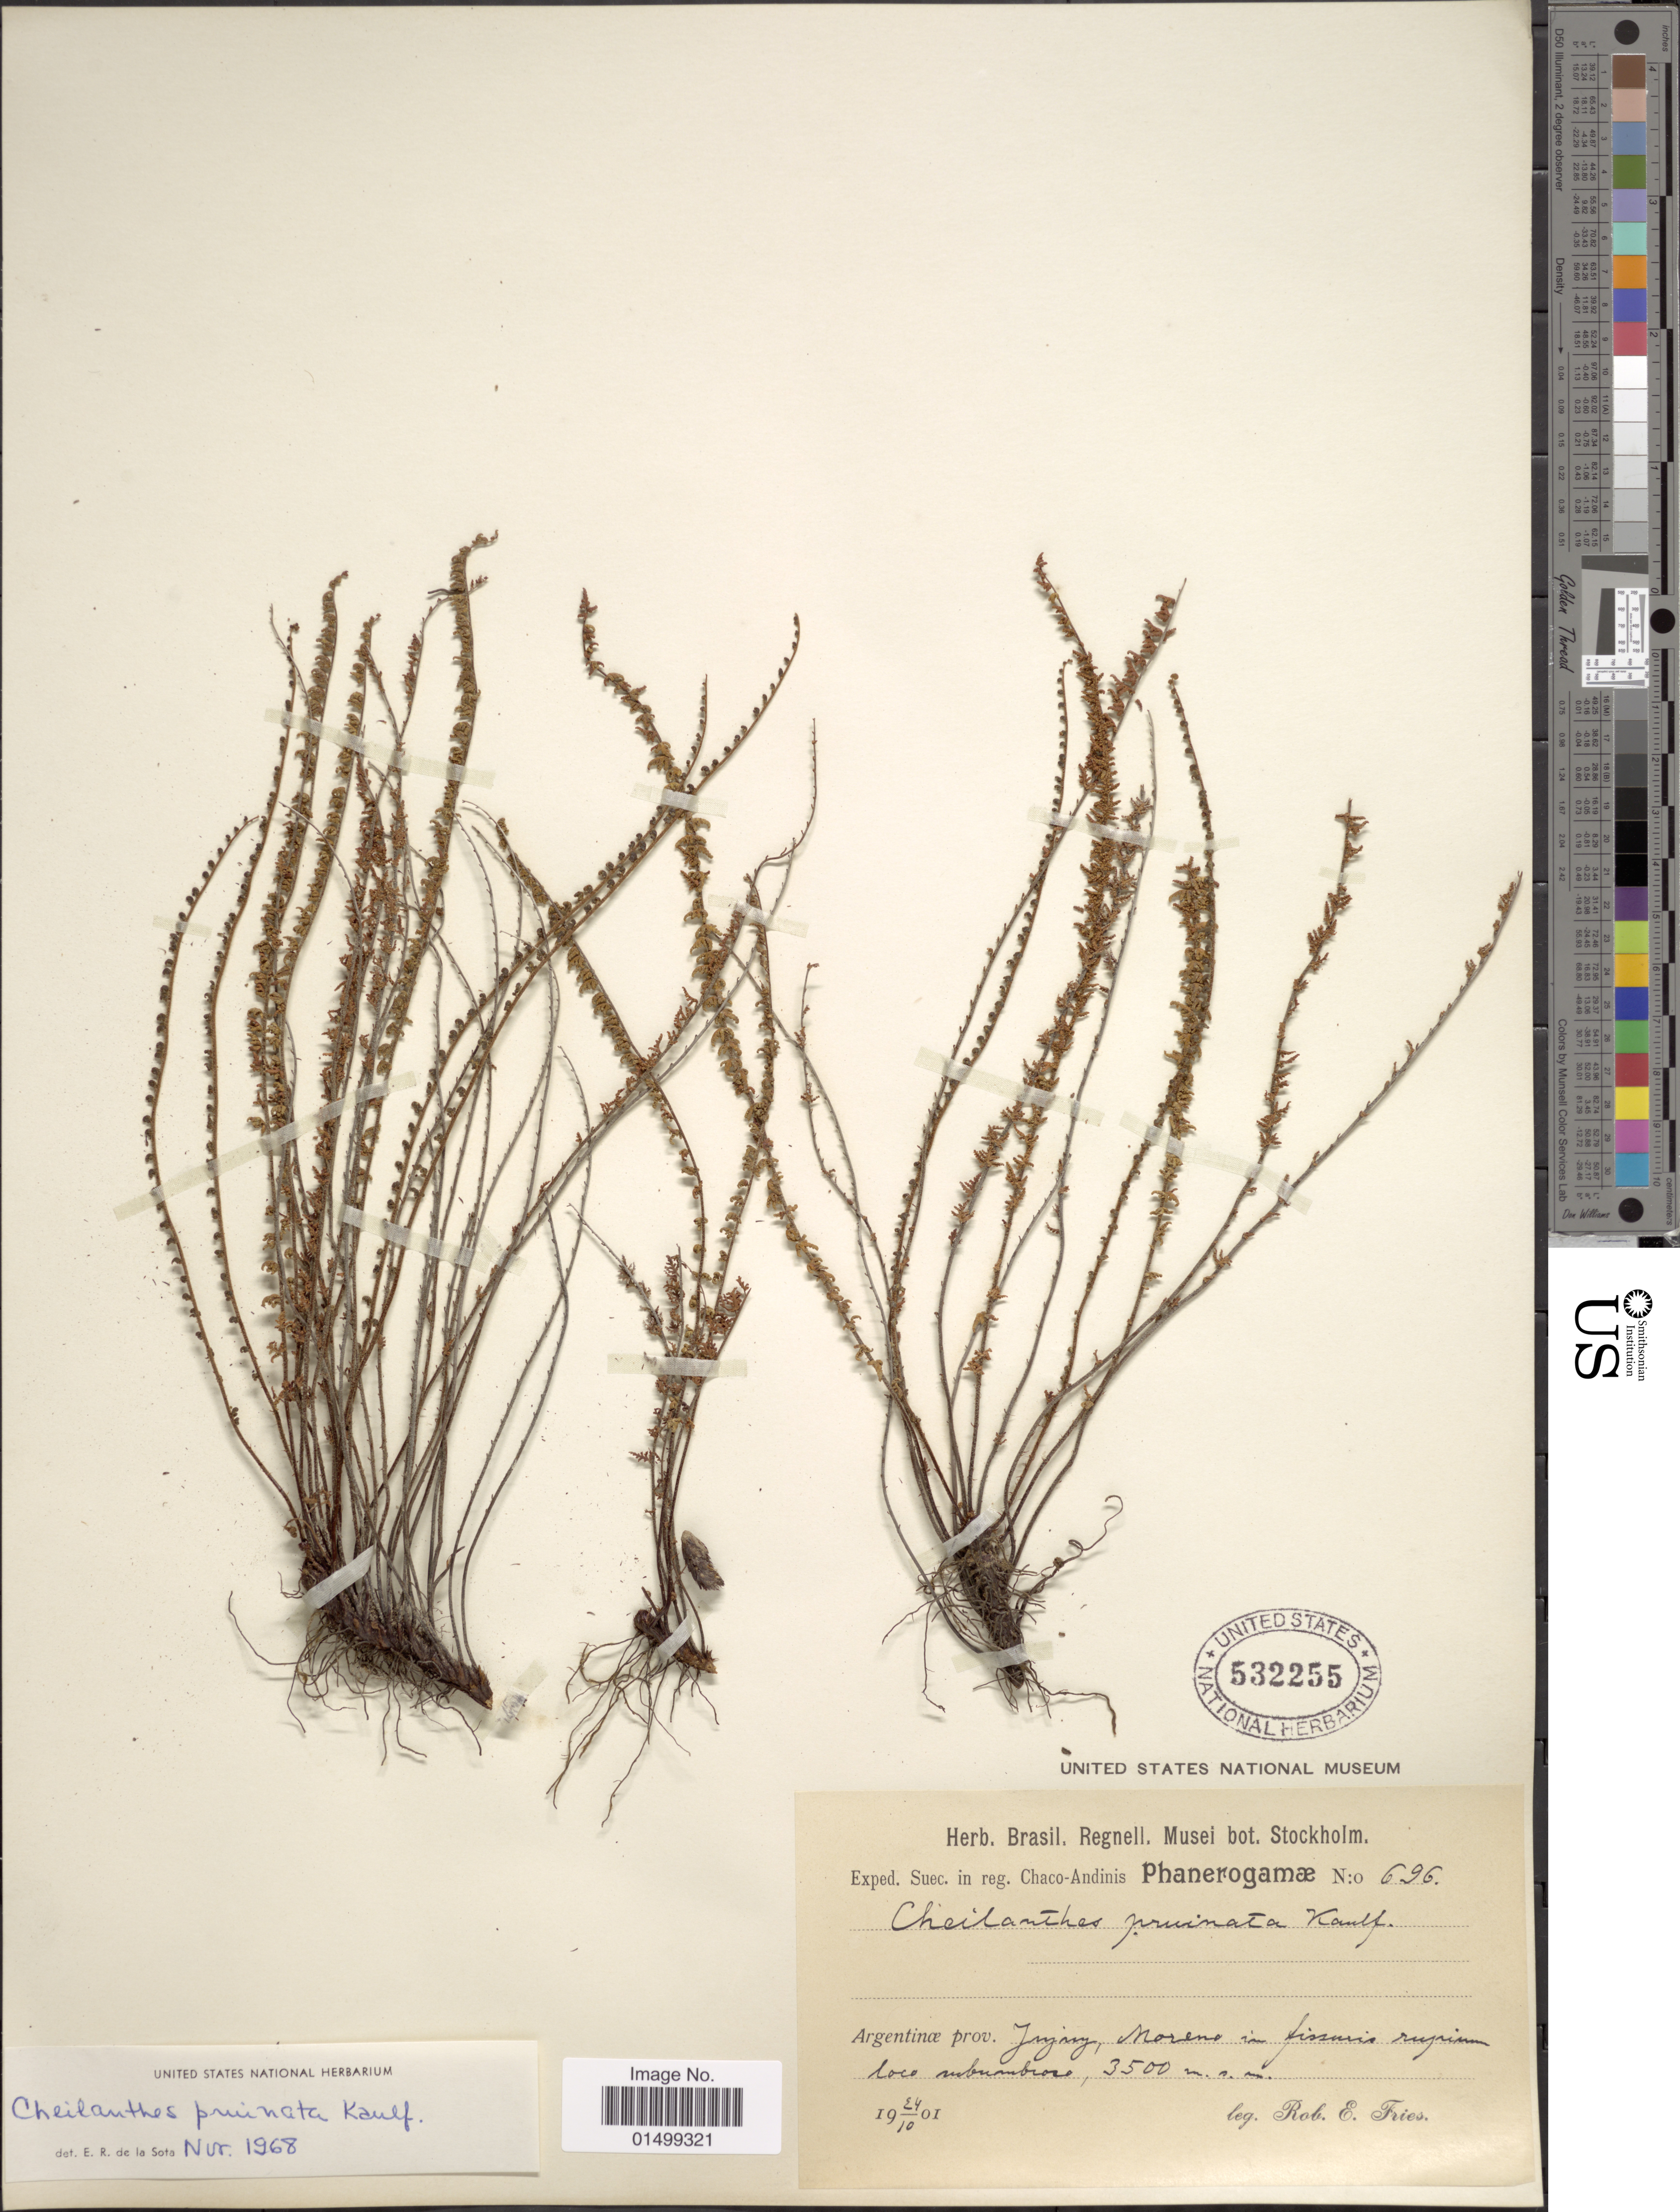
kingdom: Plantae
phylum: Tracheophyta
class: Polypodiopsida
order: Polypodiales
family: Pteridaceae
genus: Cheilanthes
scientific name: Cheilanthes pruinata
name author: Kaulf.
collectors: R. E. Fries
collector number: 696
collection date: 1901-10-24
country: Argentina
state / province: Jujuy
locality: Reg. Chaco-Andinis Phanorogramæ, Moreno in fissuris rupium loco subumbroso.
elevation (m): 3500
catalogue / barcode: US 532255